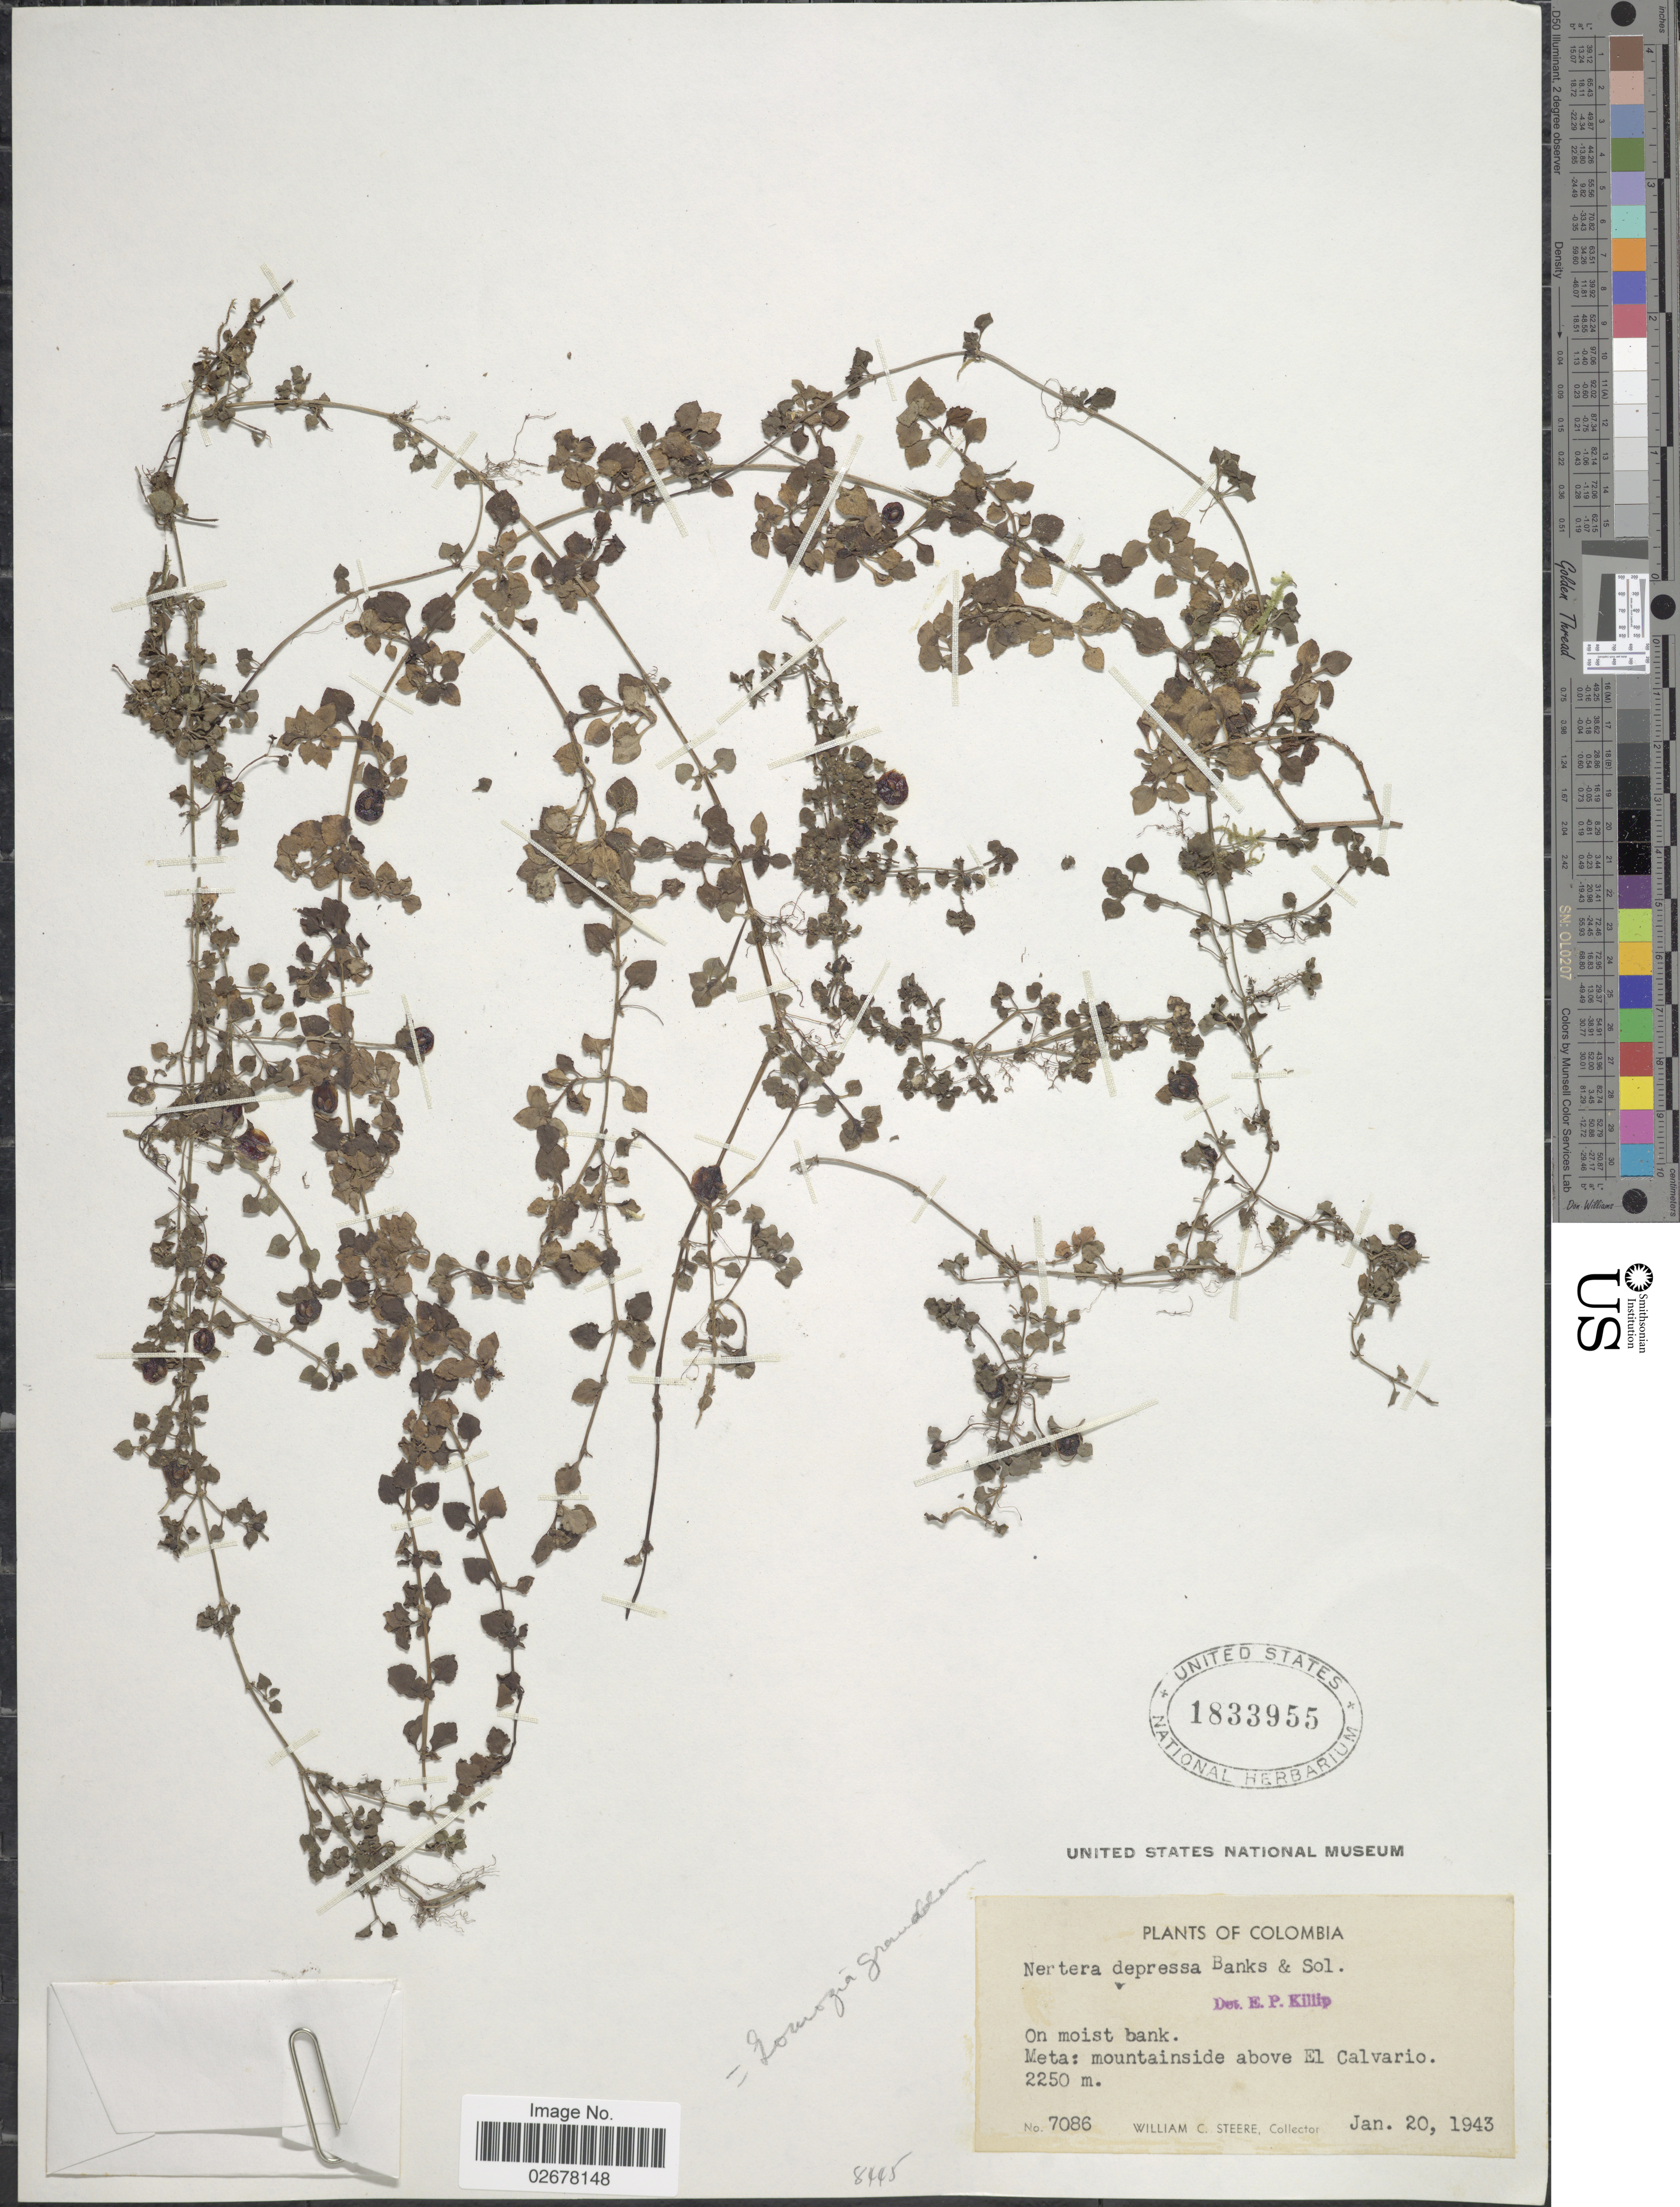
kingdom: Plantae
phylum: Tracheophyta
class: Magnoliopsida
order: Gentianales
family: Rubiaceae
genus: Nertera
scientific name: Nertera depressa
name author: Banks & Sol. ex Gaertn.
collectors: W. C. Steere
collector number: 7086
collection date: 1943-01-20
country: Colombia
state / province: Meta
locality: On moist bank. mountainside above El Calvario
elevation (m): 2250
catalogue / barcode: US 1833955